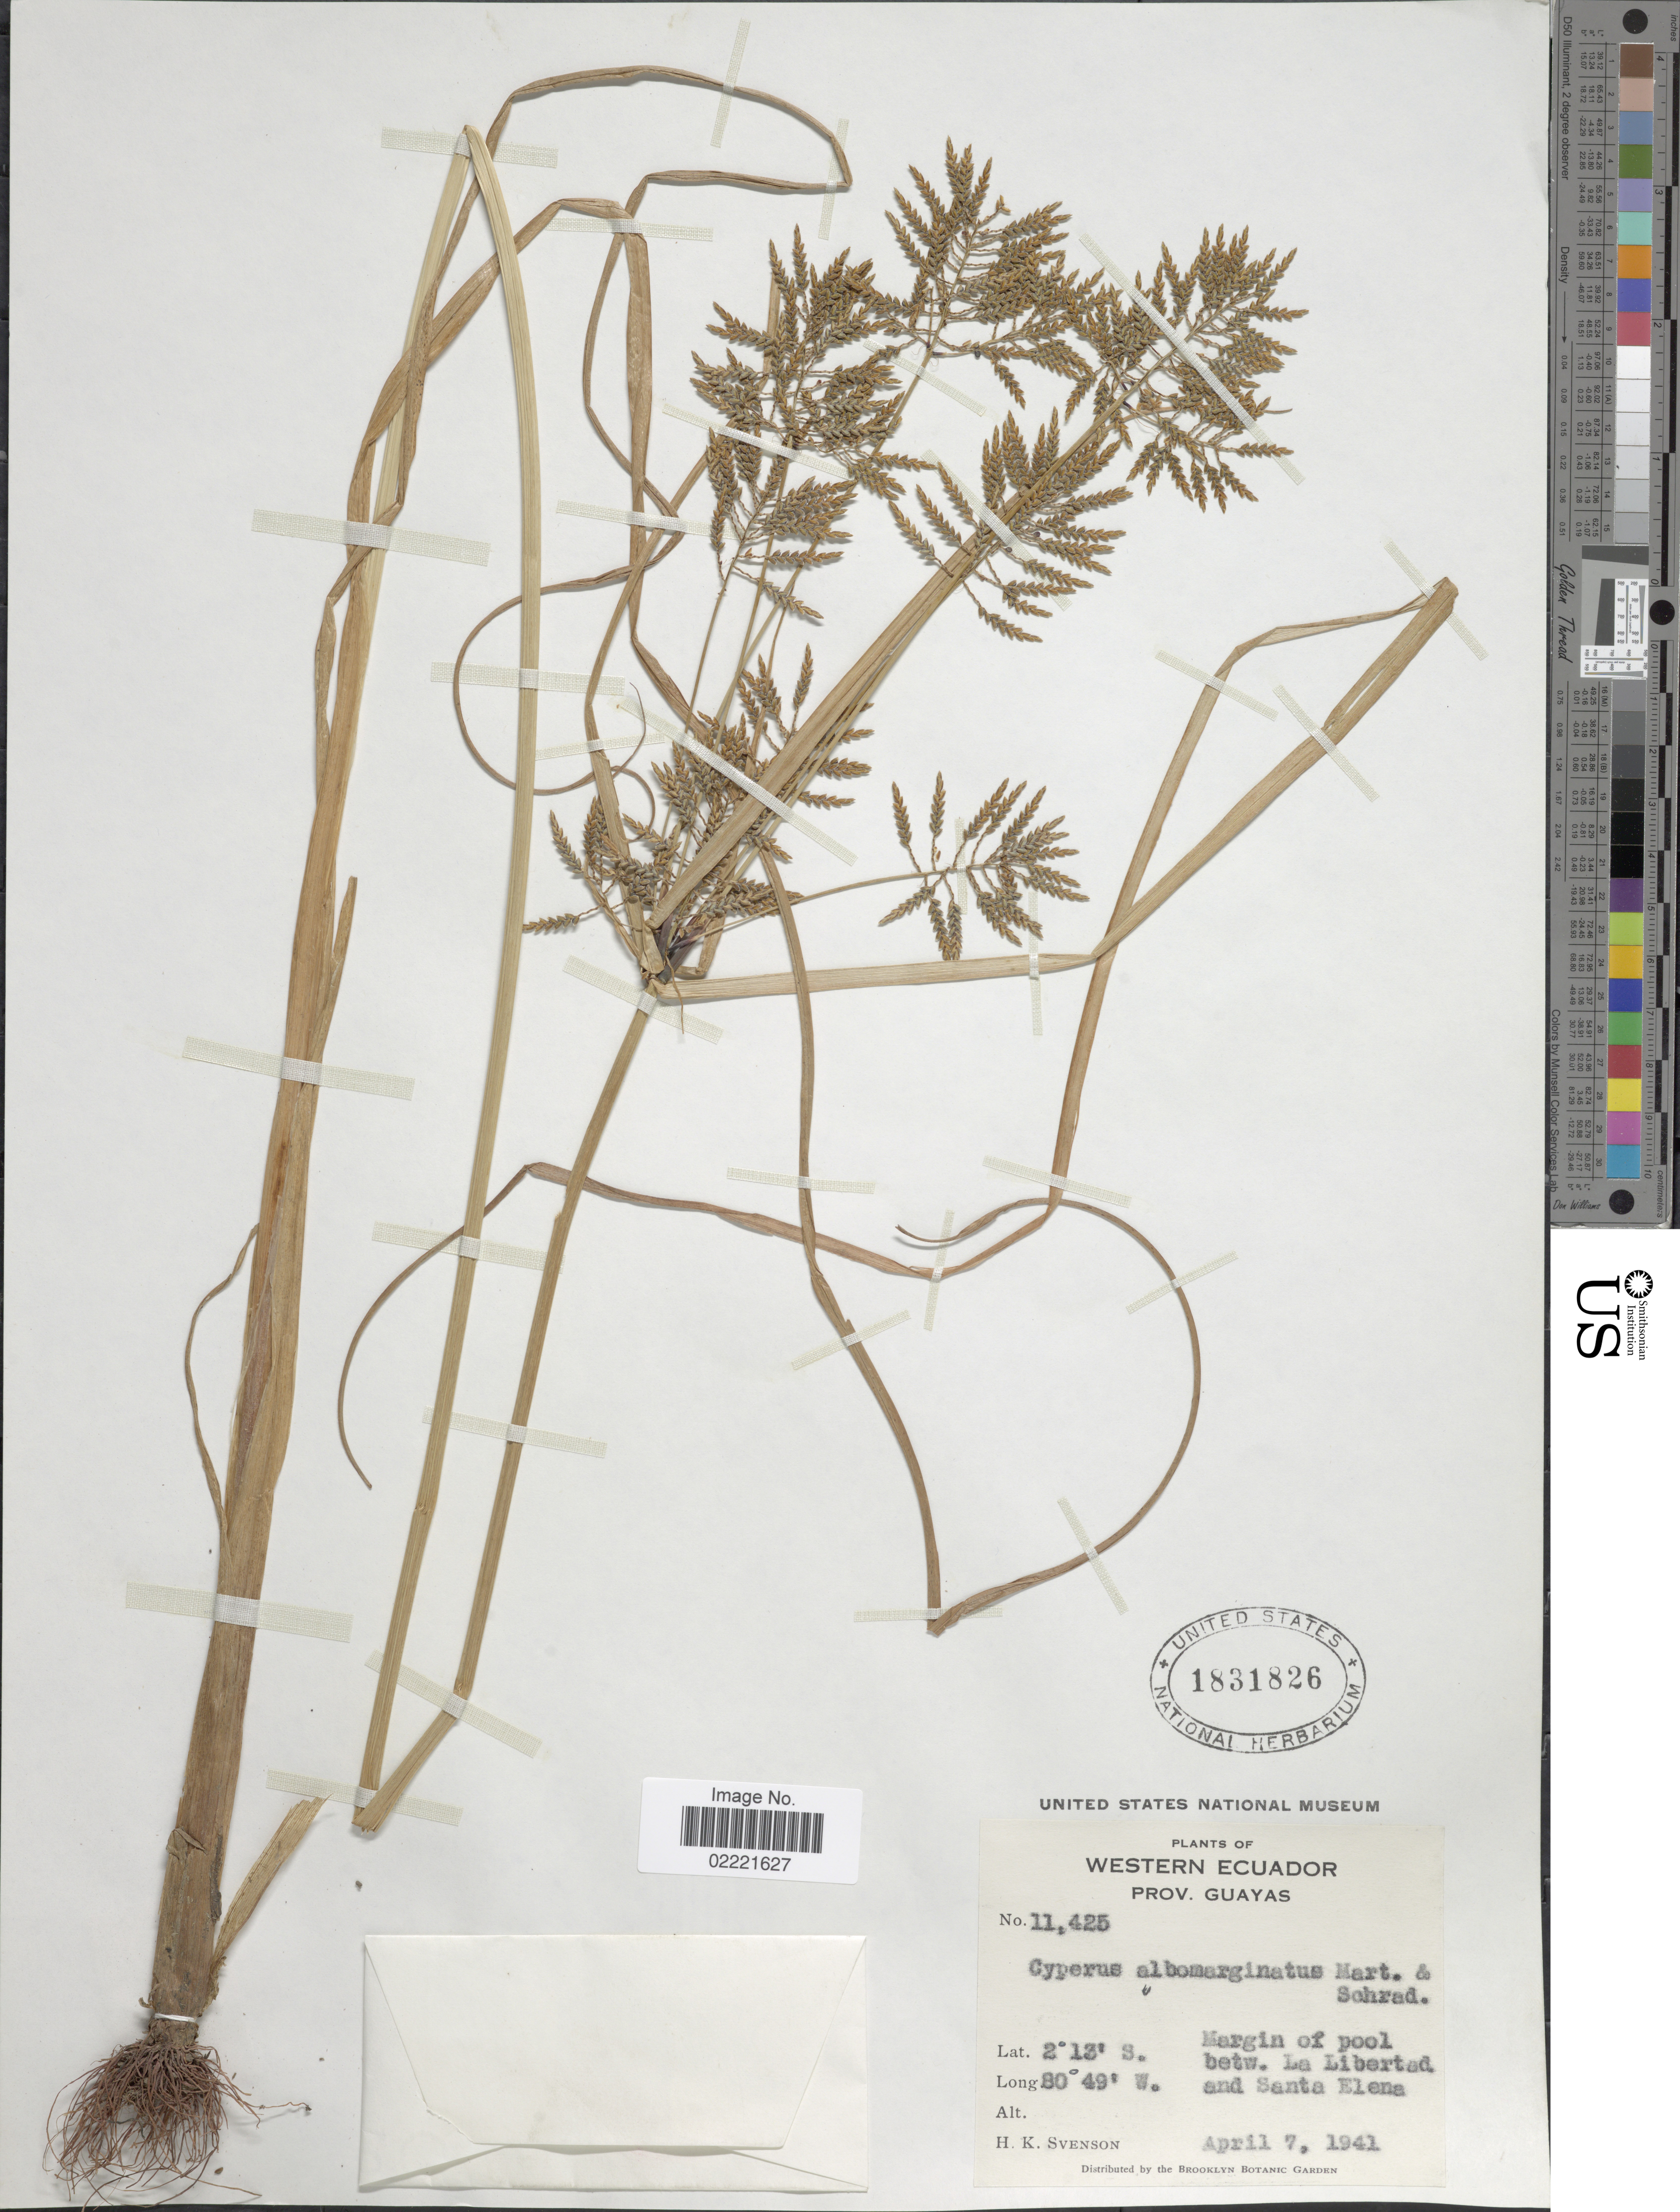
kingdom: Plantae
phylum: Tracheophyta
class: Liliopsida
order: Poales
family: Cyperaceae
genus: Cyperus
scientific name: Cyperus flavicomus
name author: Michx.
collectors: H. K. Svenson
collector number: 11425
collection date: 1941-04-07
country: Ecuador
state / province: Guayas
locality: Western Ecuador, Prov. Guayas, Margin of pool betw. La Libertad and Santa Elena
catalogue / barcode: US 183826